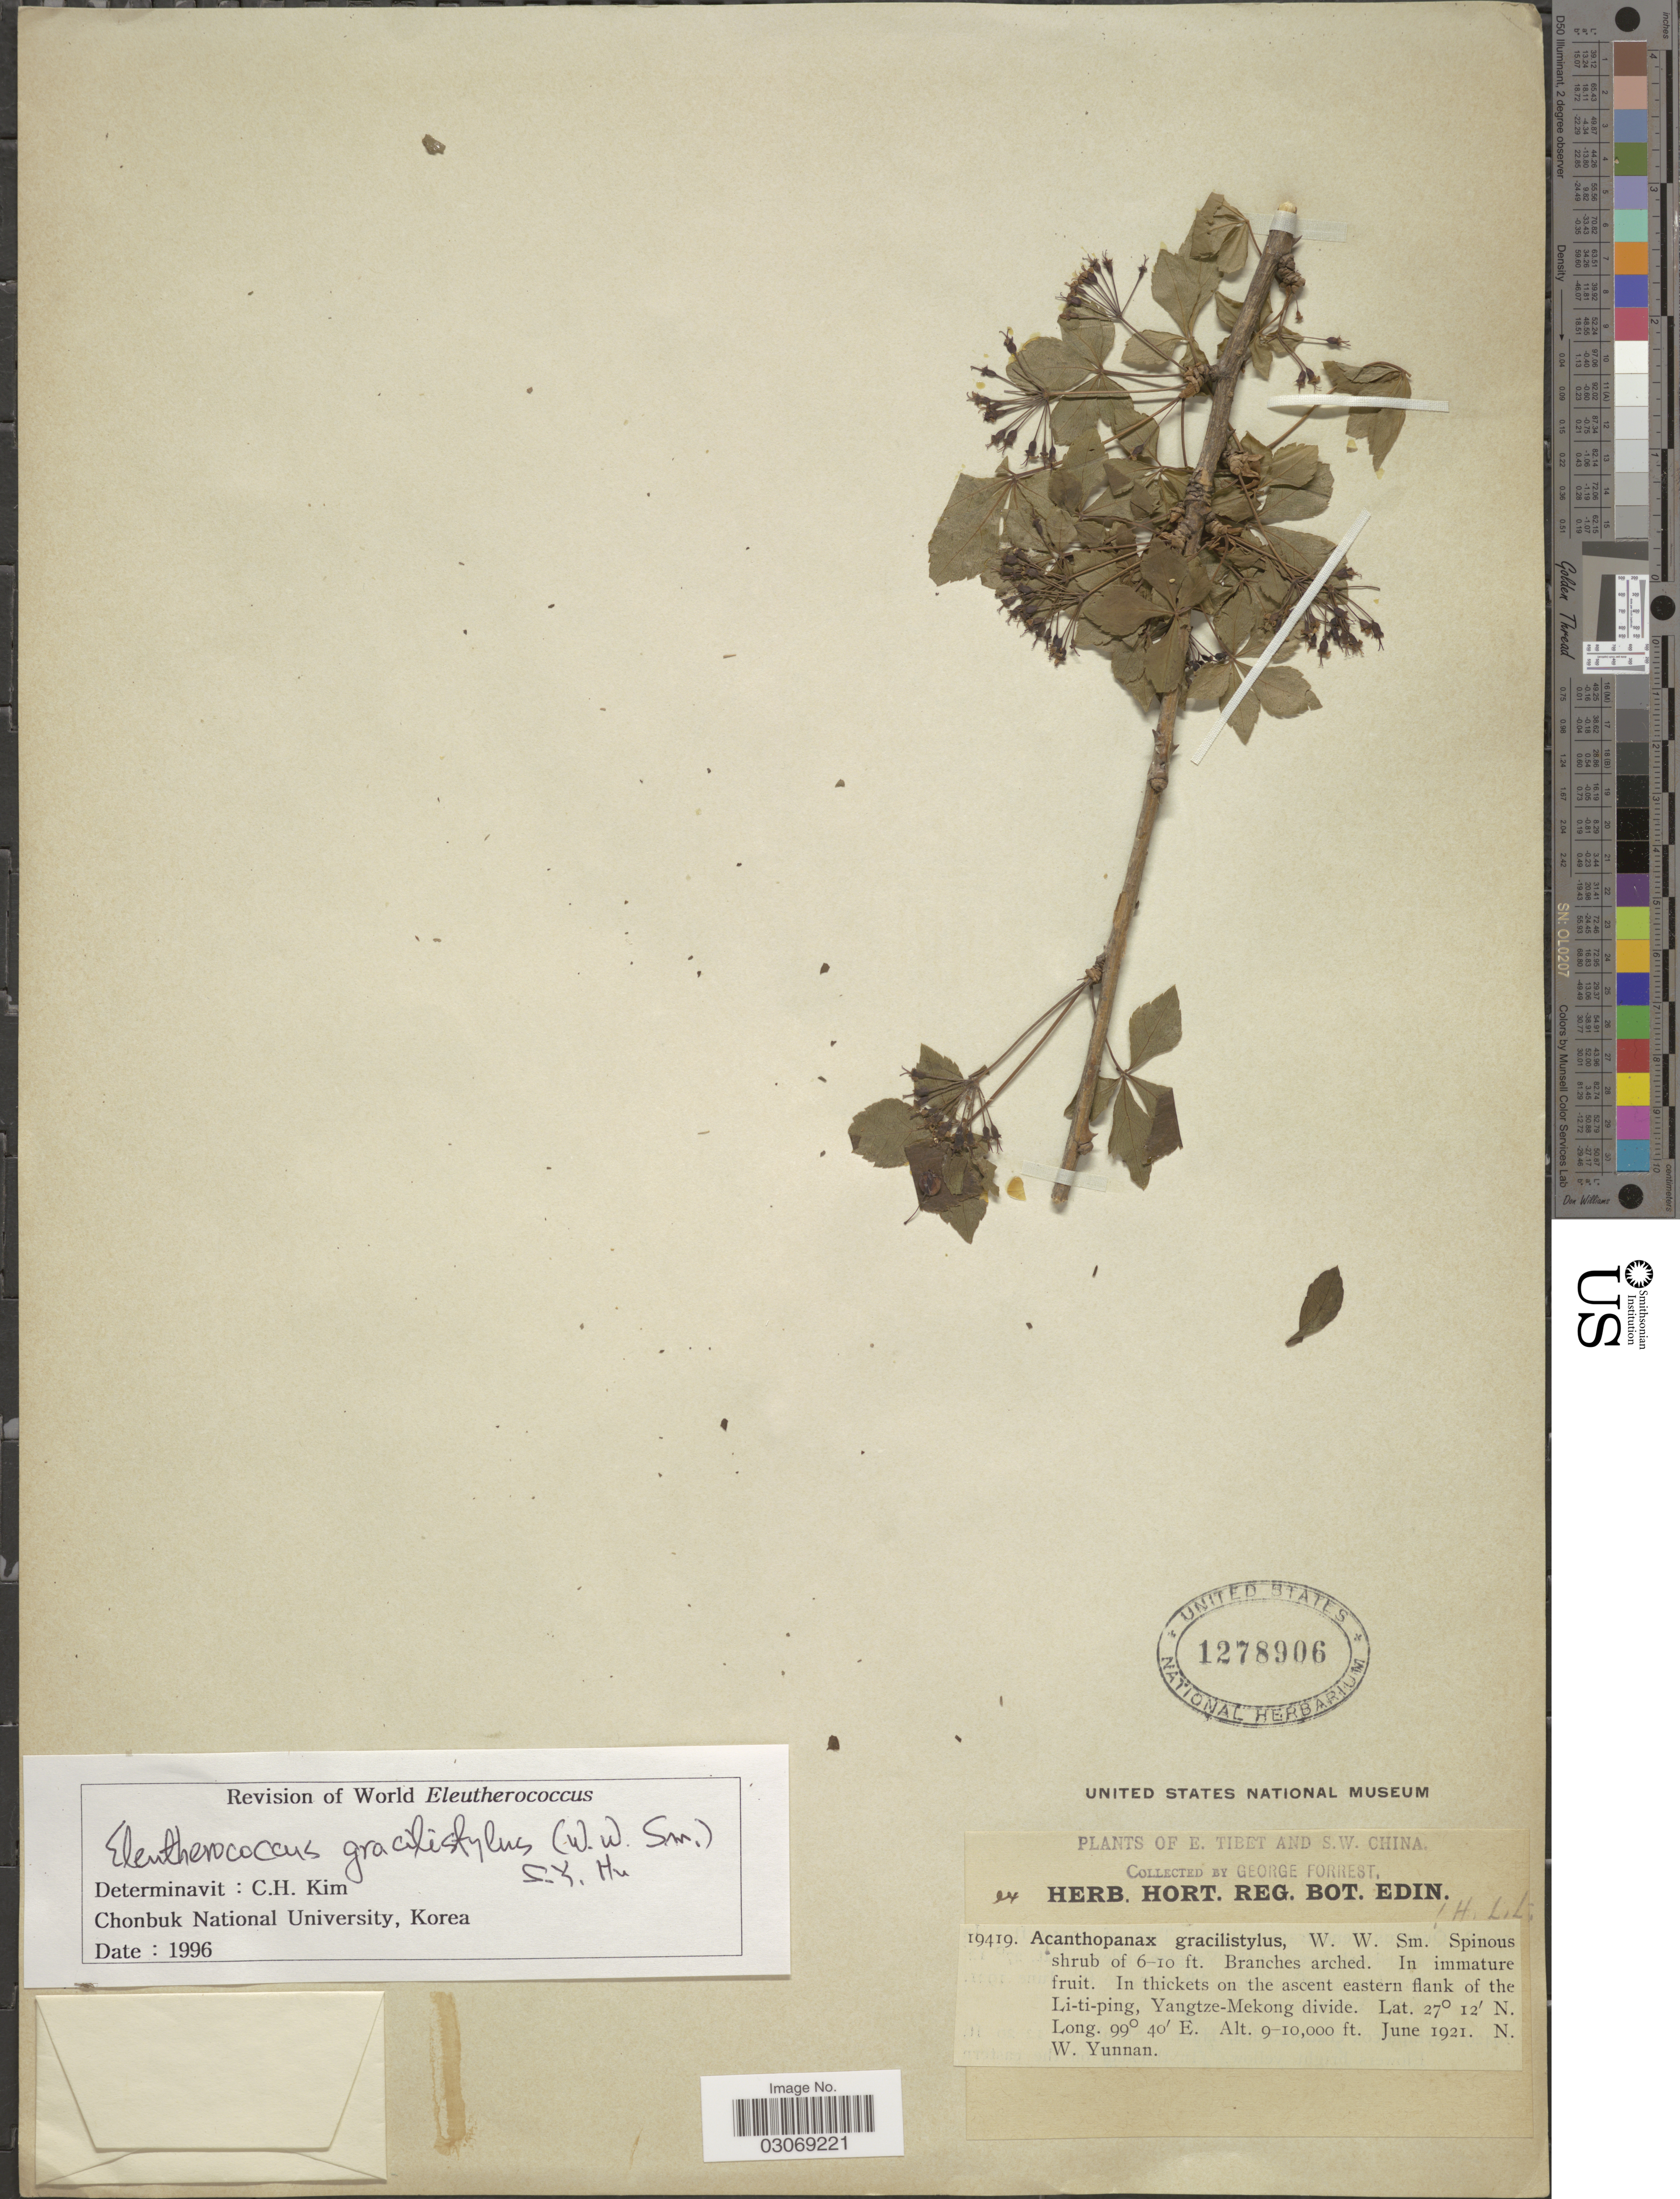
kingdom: Plantae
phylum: Tracheophyta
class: Magnoliopsida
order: Apiales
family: Araliaceae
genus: Eleutherococcus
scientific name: Eleutherococcus gracilistylus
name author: (W.W. Sm.) S.Y. Hu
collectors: G. Forrest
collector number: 19419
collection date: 1921-06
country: China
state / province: Yunnan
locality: E. Tibet and S.W. China. Eastern flank of the Li-ti-ping, Yangtze-Mekong divide. N.W. Yunnan.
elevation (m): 2743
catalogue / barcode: US 1278906